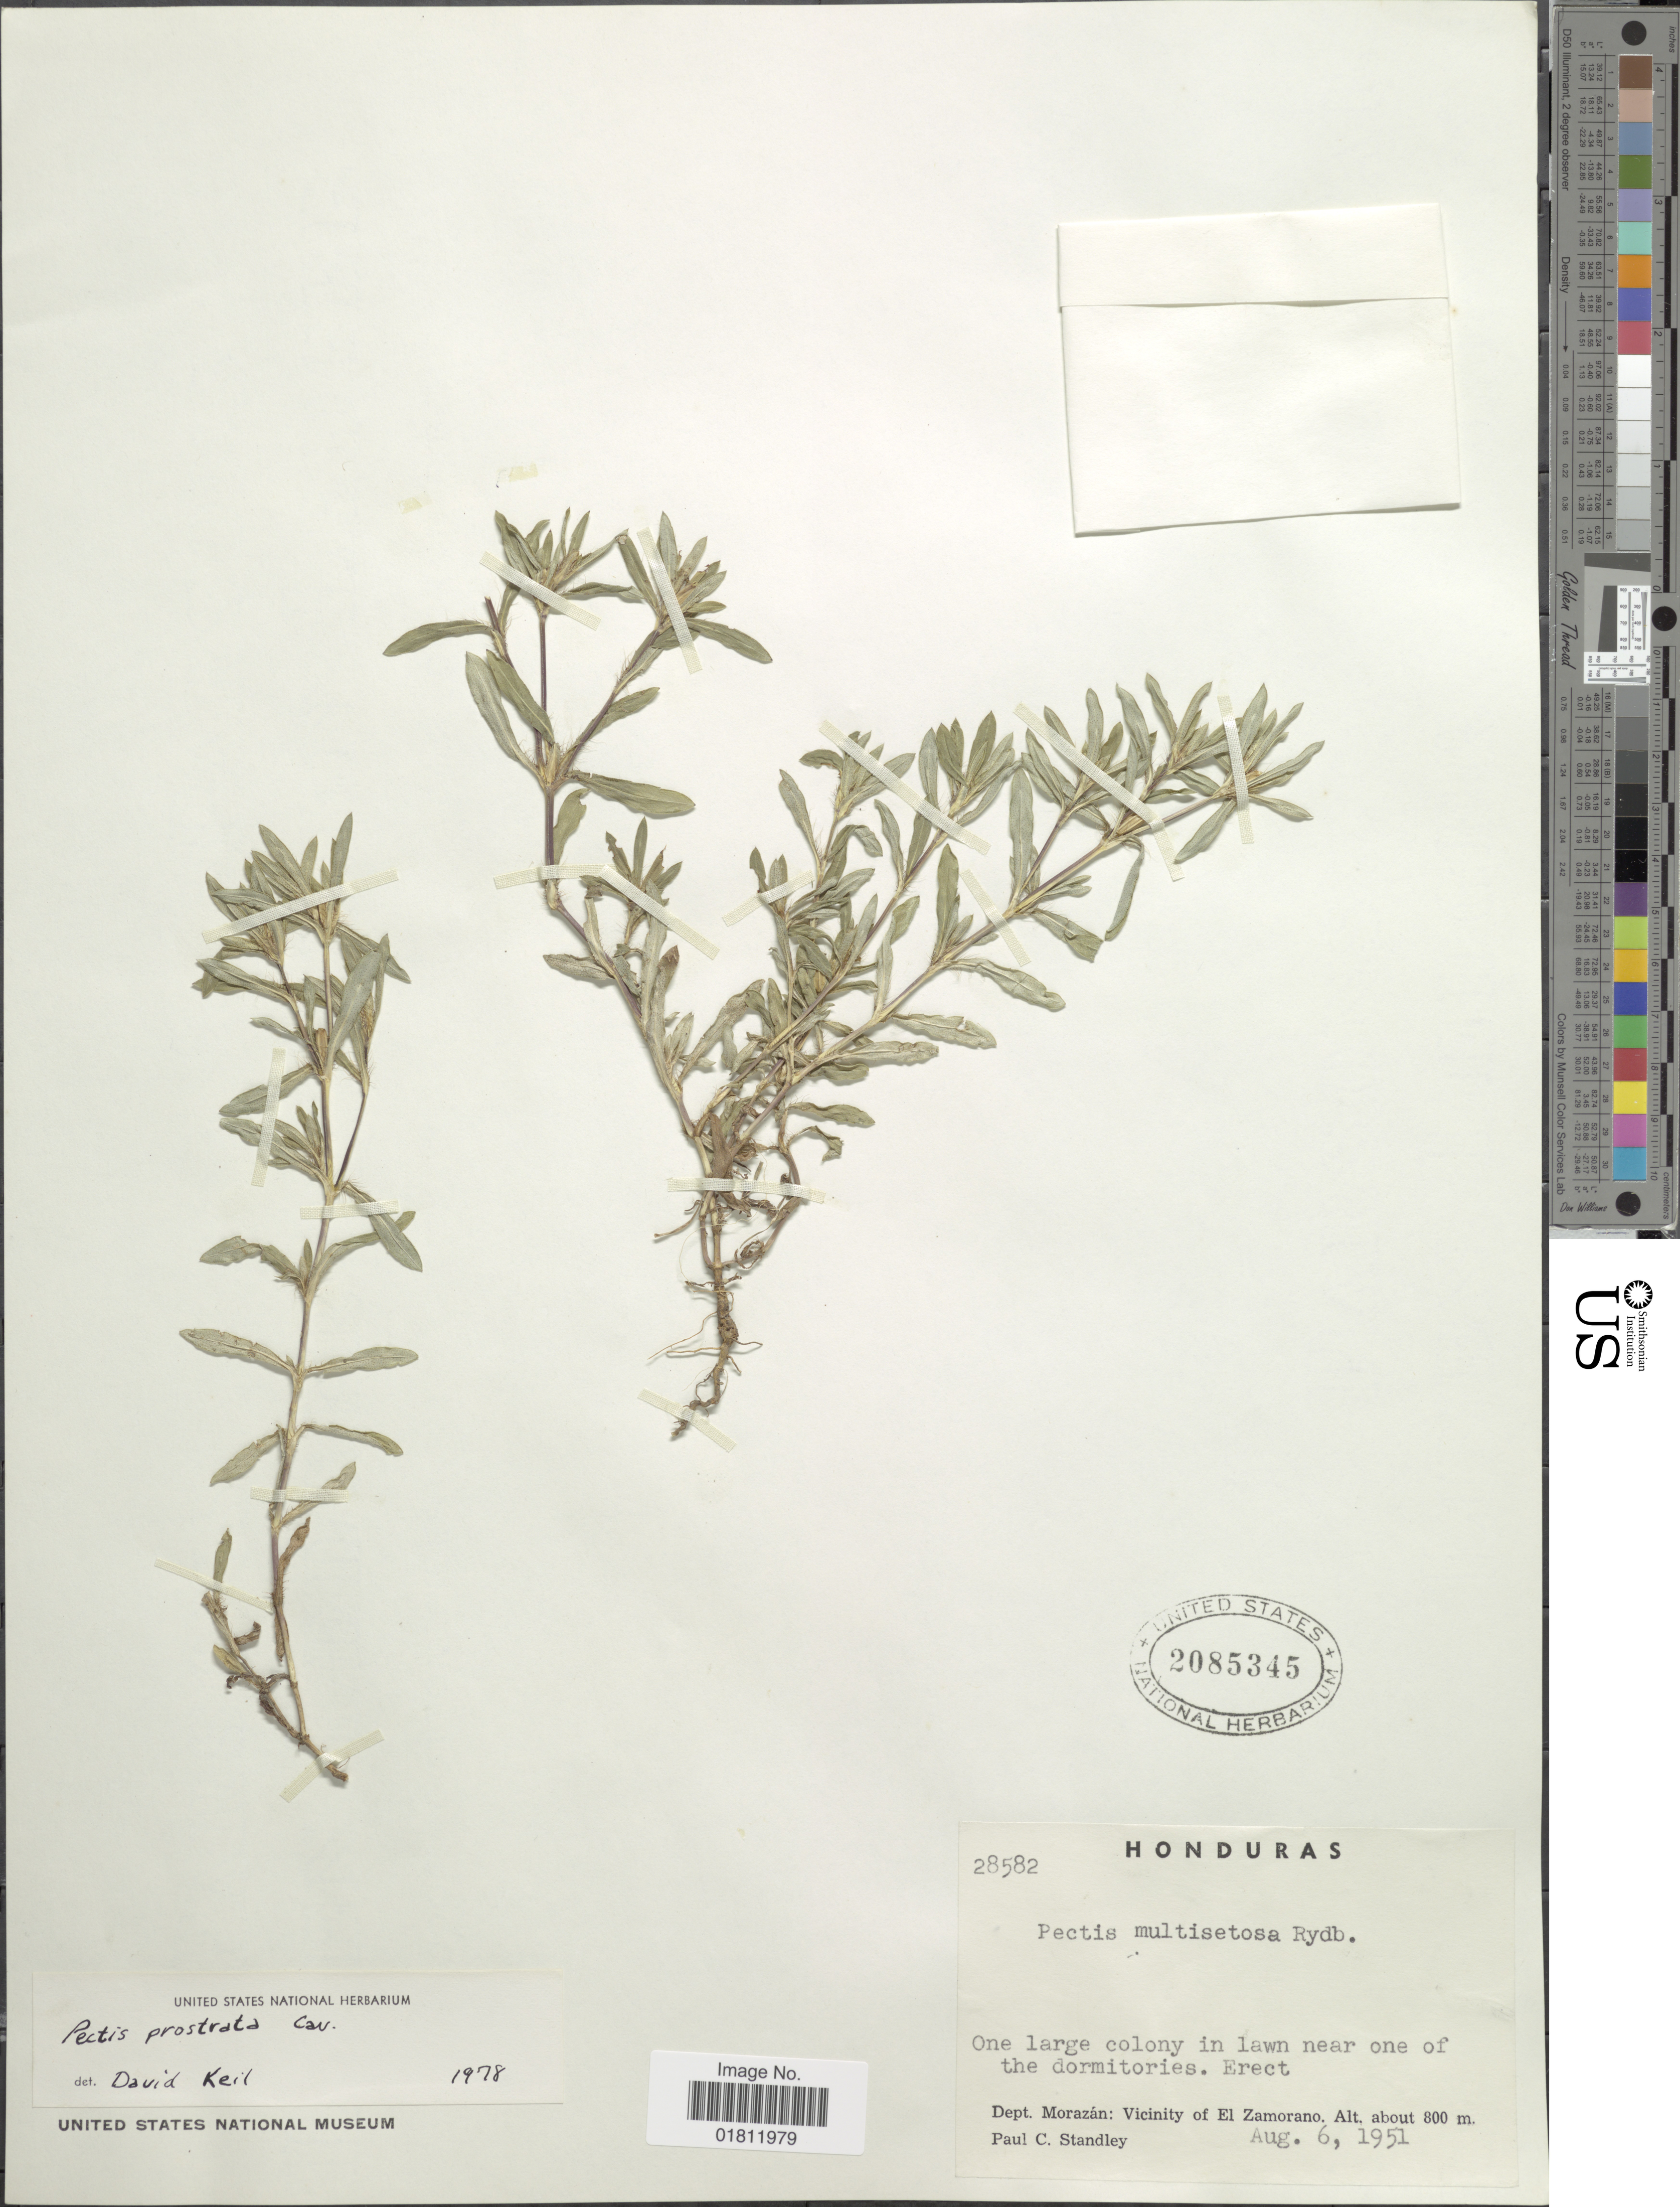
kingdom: Plantae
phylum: Tracheophyta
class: Magnoliopsida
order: Asterales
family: Asteraceae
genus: Pectis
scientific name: Pectis prostrata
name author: Cav.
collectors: P. C. Standley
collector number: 28582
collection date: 1951-08-06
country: Honduras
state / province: Fco. Morazán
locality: Dept. Morazan: Vicinity of El Zamorano.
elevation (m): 800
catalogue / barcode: US 2085345